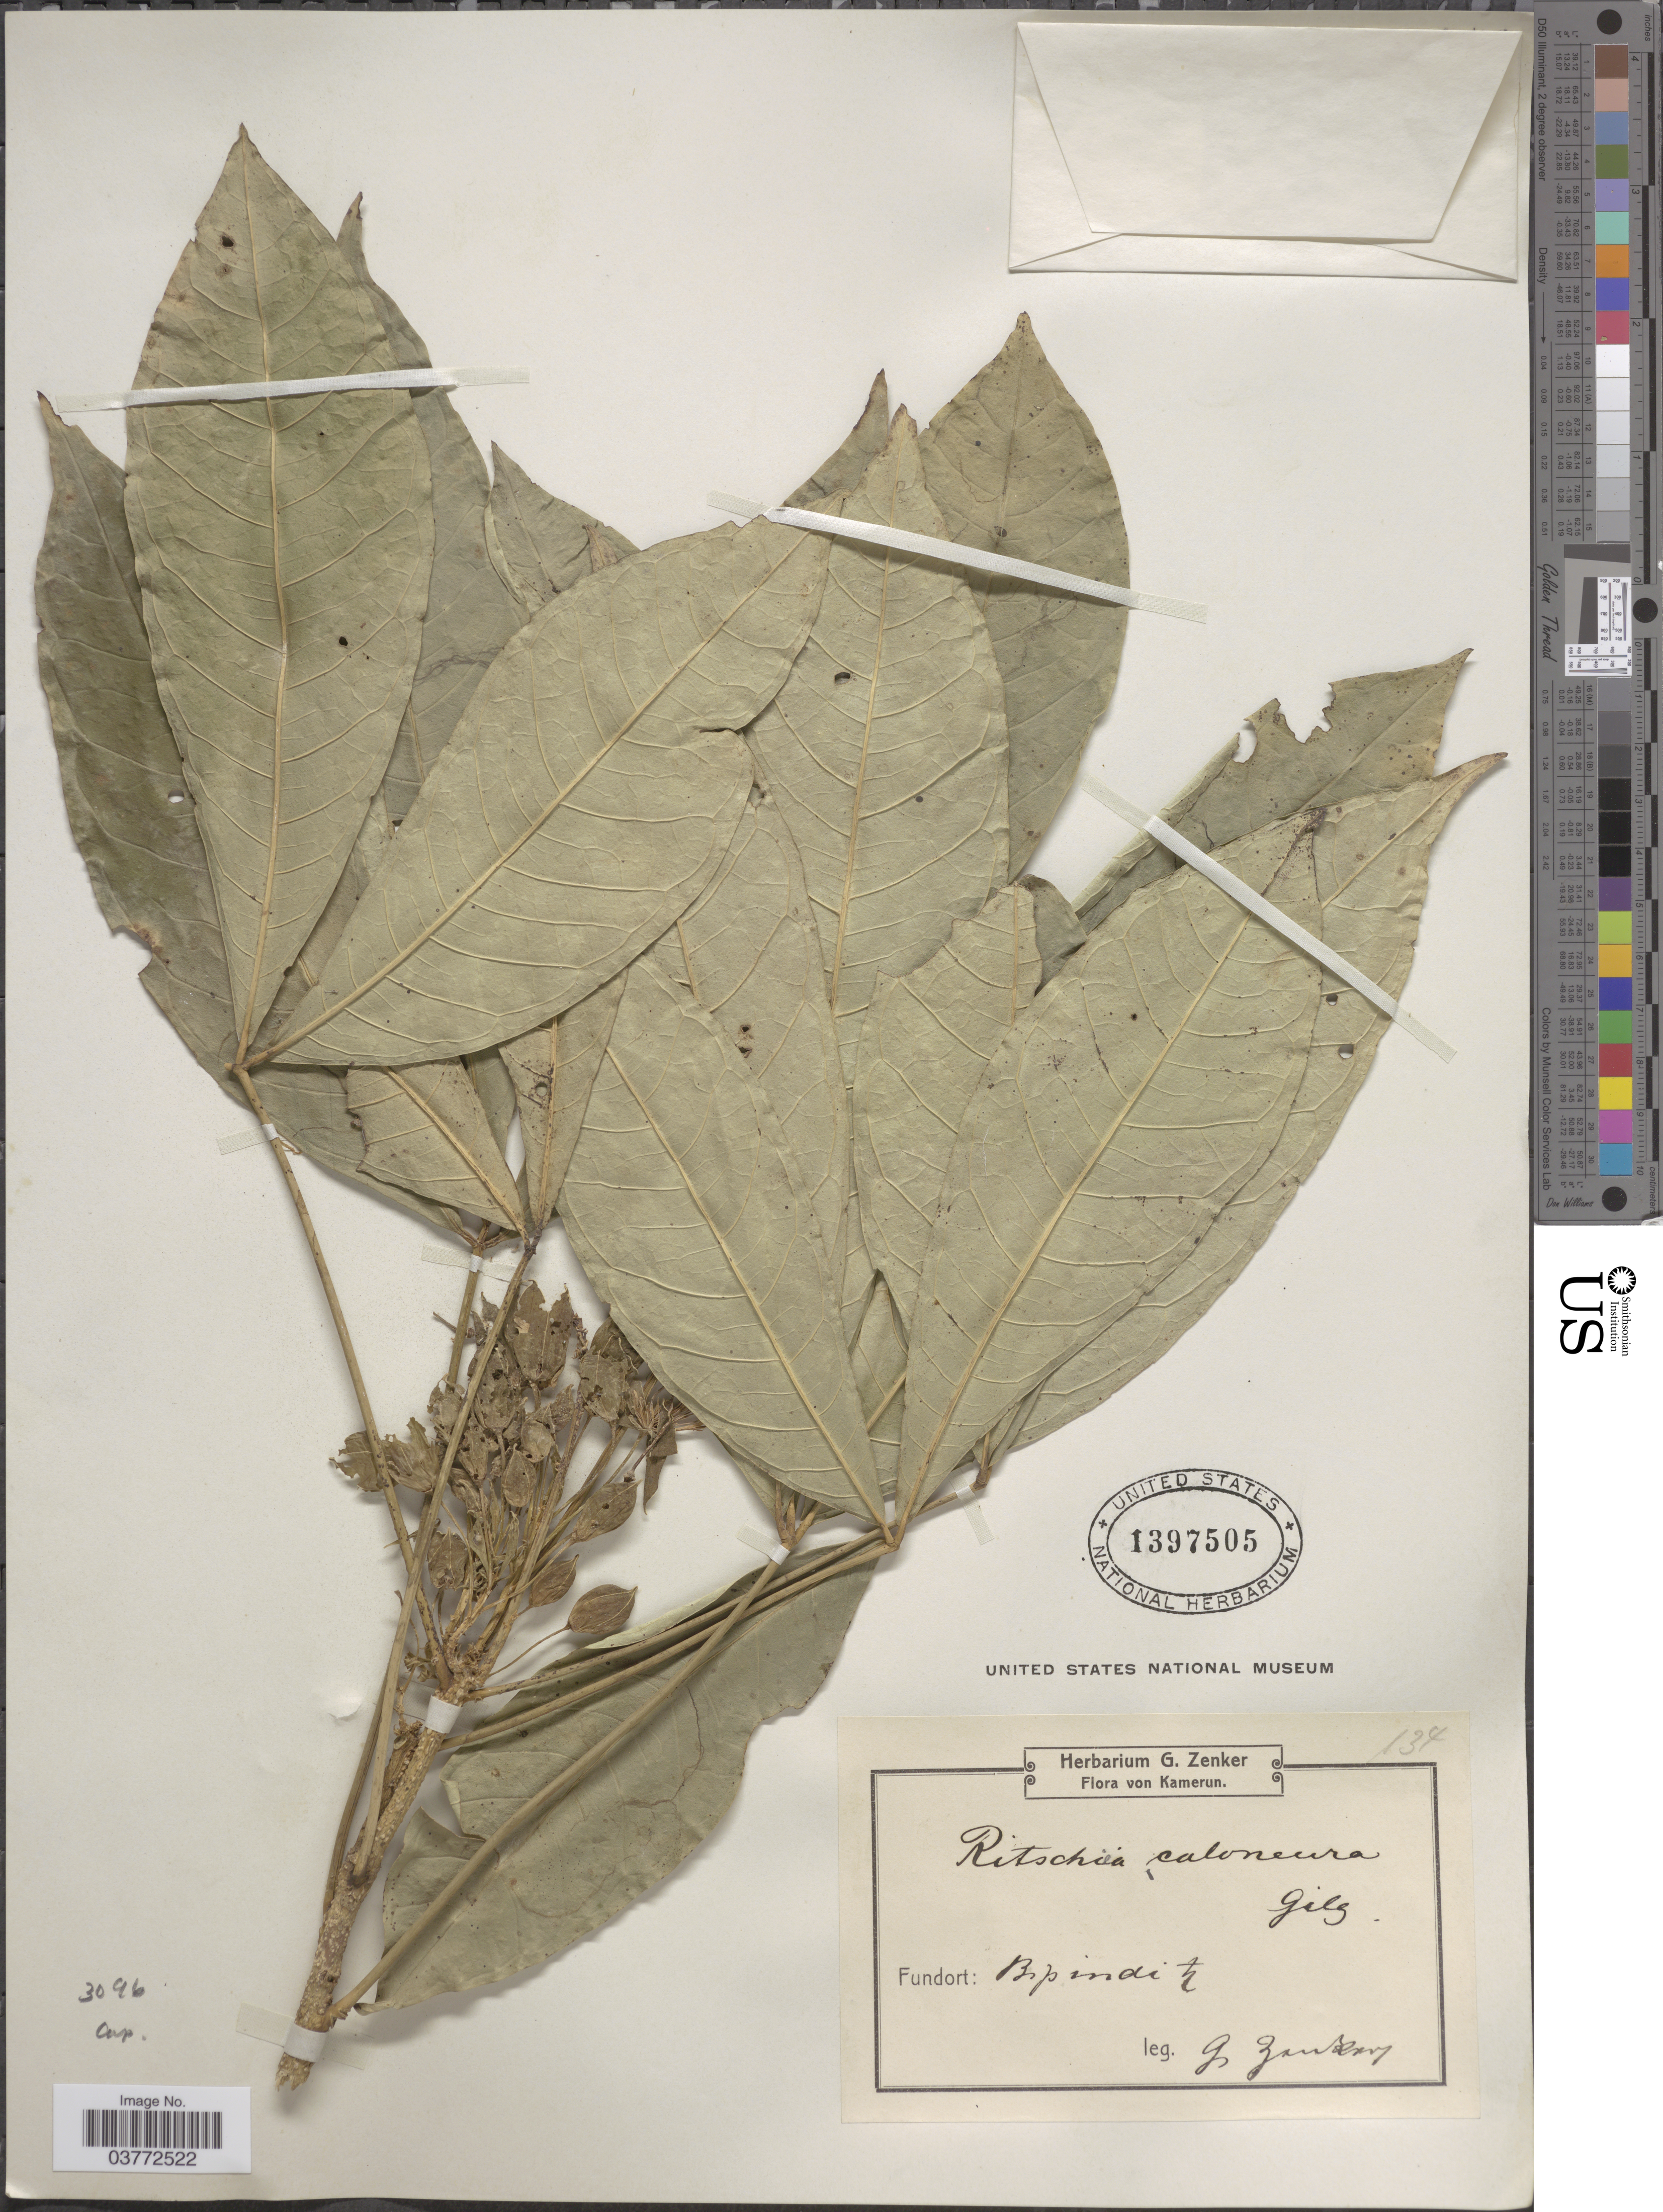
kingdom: Plantae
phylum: Tracheophyta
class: Magnoliopsida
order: Brassicales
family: Capparaceae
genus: Ritchiea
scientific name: Ritchiea caloneura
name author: Gilg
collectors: G. A. Zenker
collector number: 134?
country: Cameroon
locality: Fundort: Bipindi.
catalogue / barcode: US 1397505